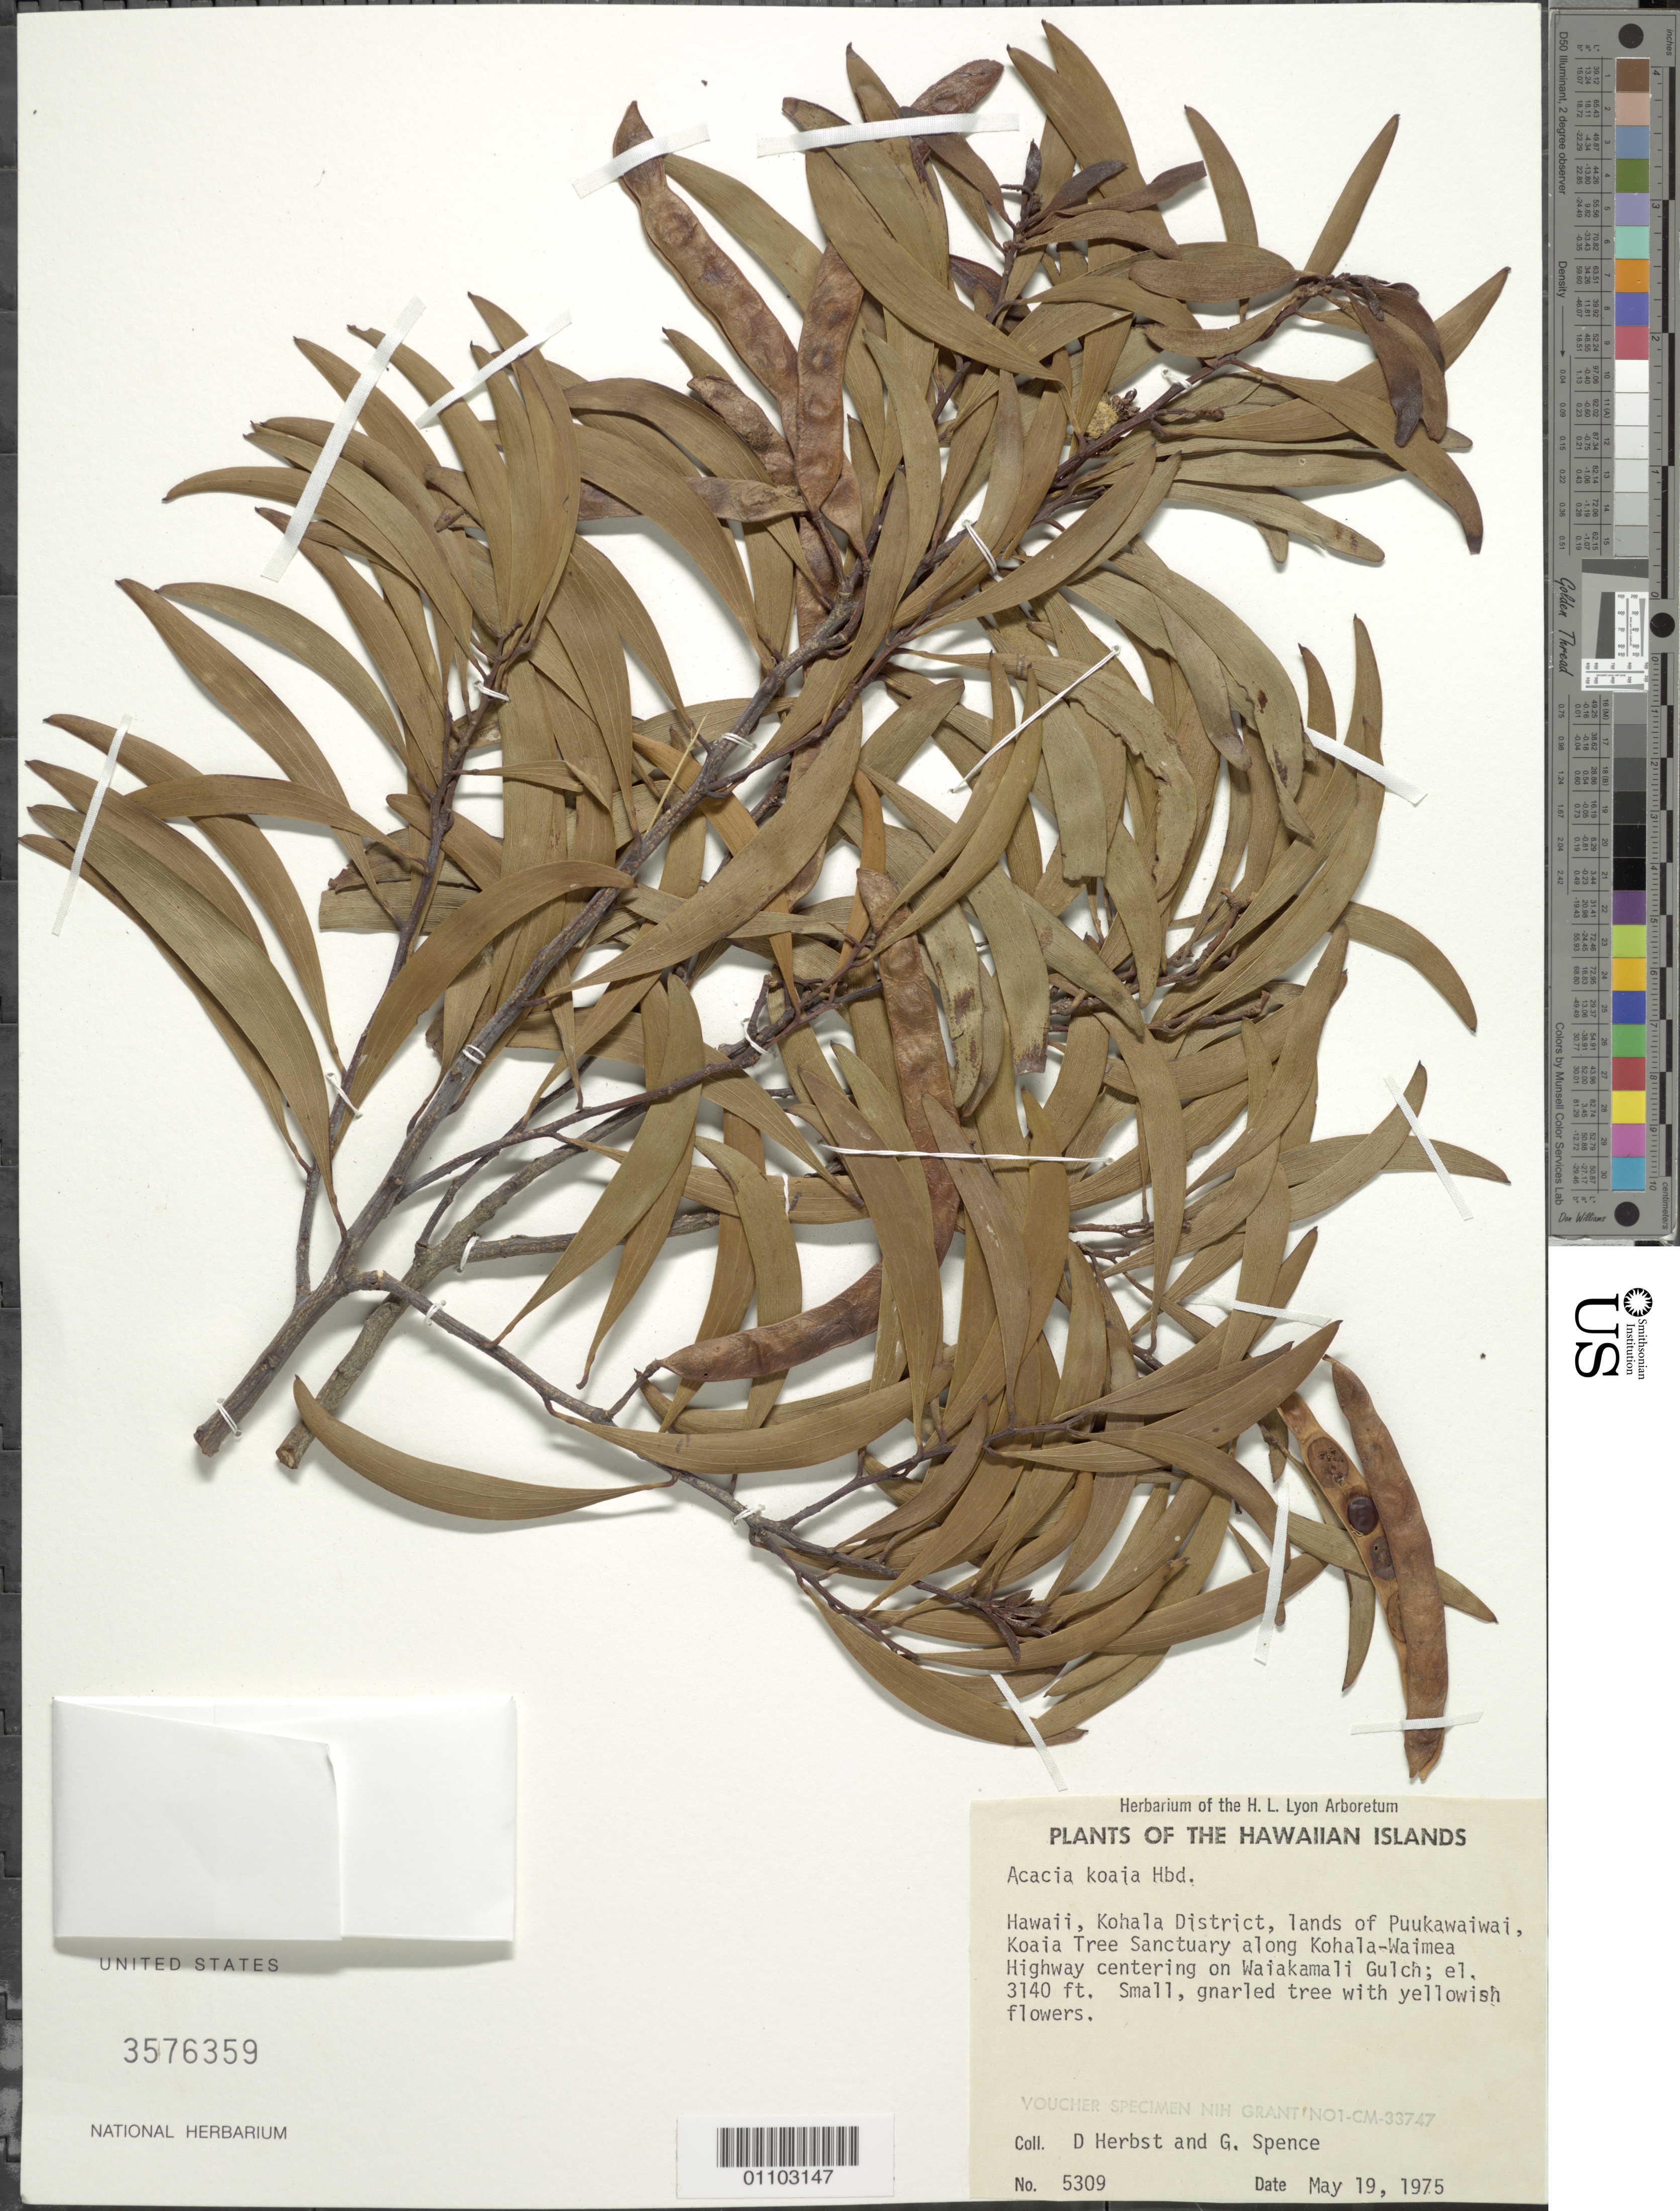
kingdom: Plantae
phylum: Tracheophyta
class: Magnoliopsida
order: Fabales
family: Fabaceae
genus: Acacia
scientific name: Acacia koaia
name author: Hillebr.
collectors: D. R. Herbst & G. Spence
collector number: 5309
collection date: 1975-05-19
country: United States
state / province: Hawaii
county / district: Hawaii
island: Hawaii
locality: Kohala District, lands of Puukawaiwai, Kpoaia Tree Sanctuary along Kohala- Waimea Highway centering on Waiakamali Gulch.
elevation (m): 957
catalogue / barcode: US 3576359